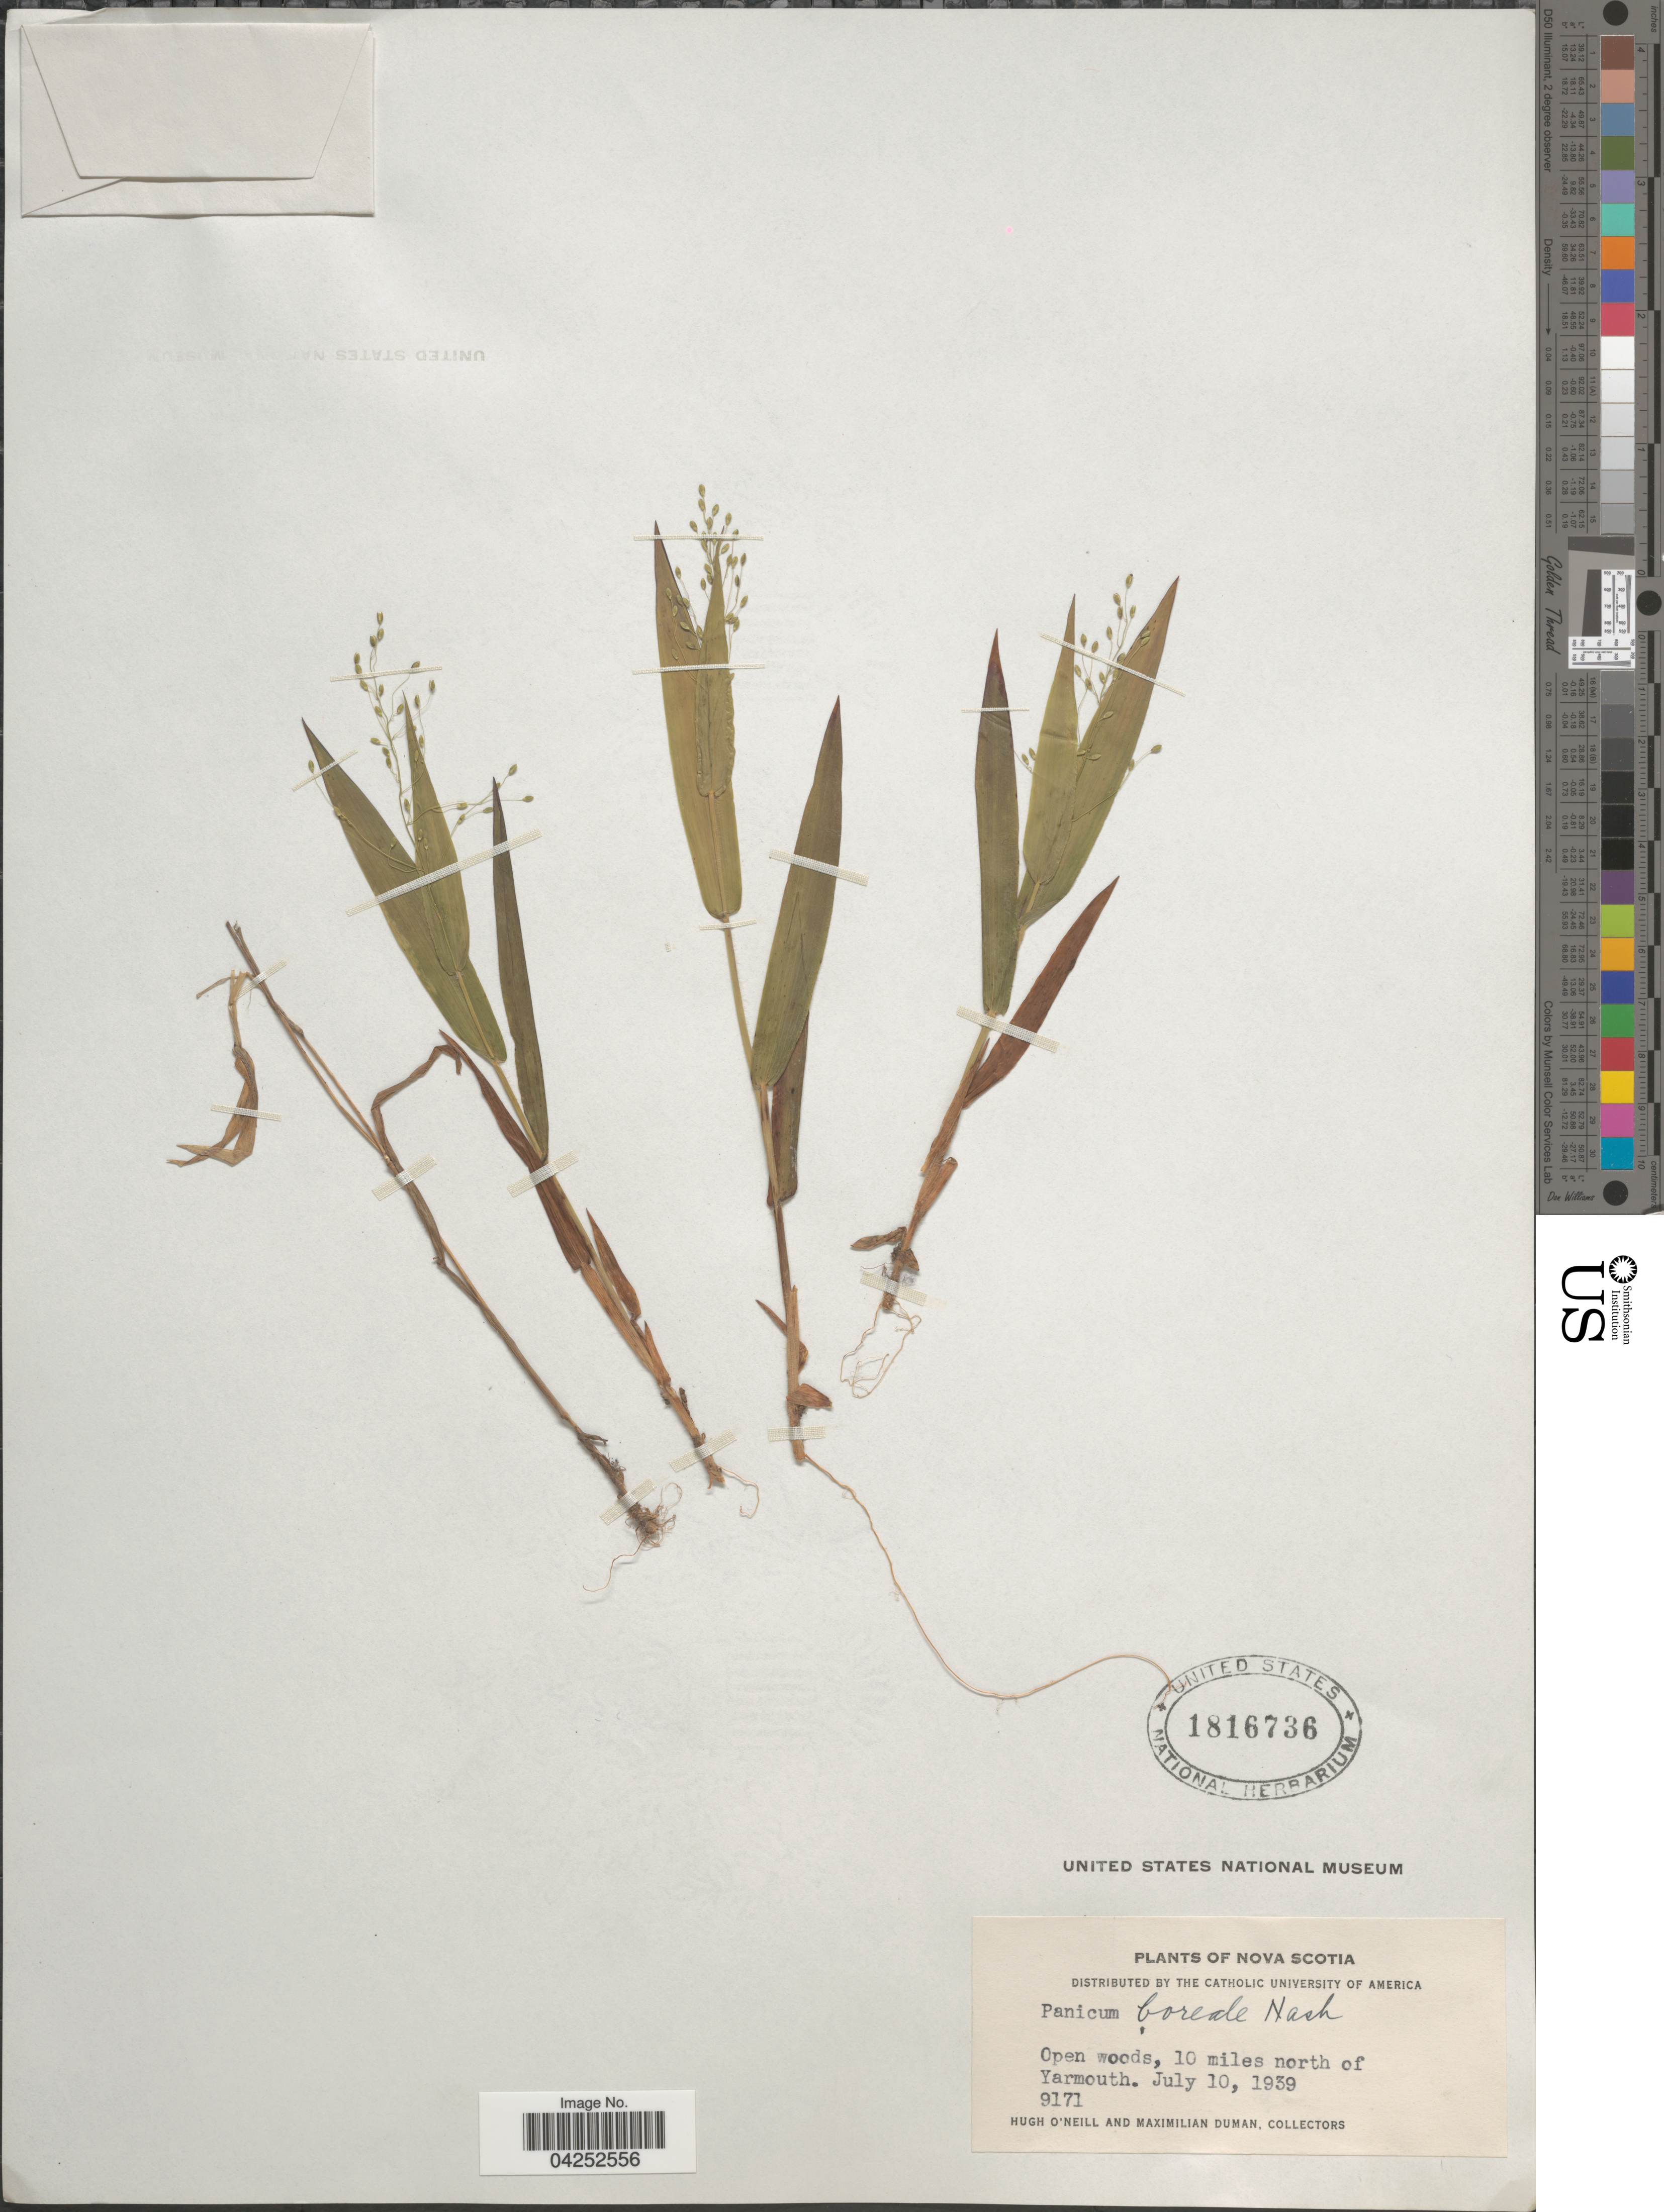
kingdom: Plantae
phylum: Tracheophyta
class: Liliopsida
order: Poales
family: Poaceae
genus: Dichanthelium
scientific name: Dichanthelium boreale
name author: (Nash) Freckmann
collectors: H. O'Neill & M. Duman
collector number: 9171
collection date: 1939-07-10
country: Canada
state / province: Nova Scotia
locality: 10 miles north of Yarmouth.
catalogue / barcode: US 1816736